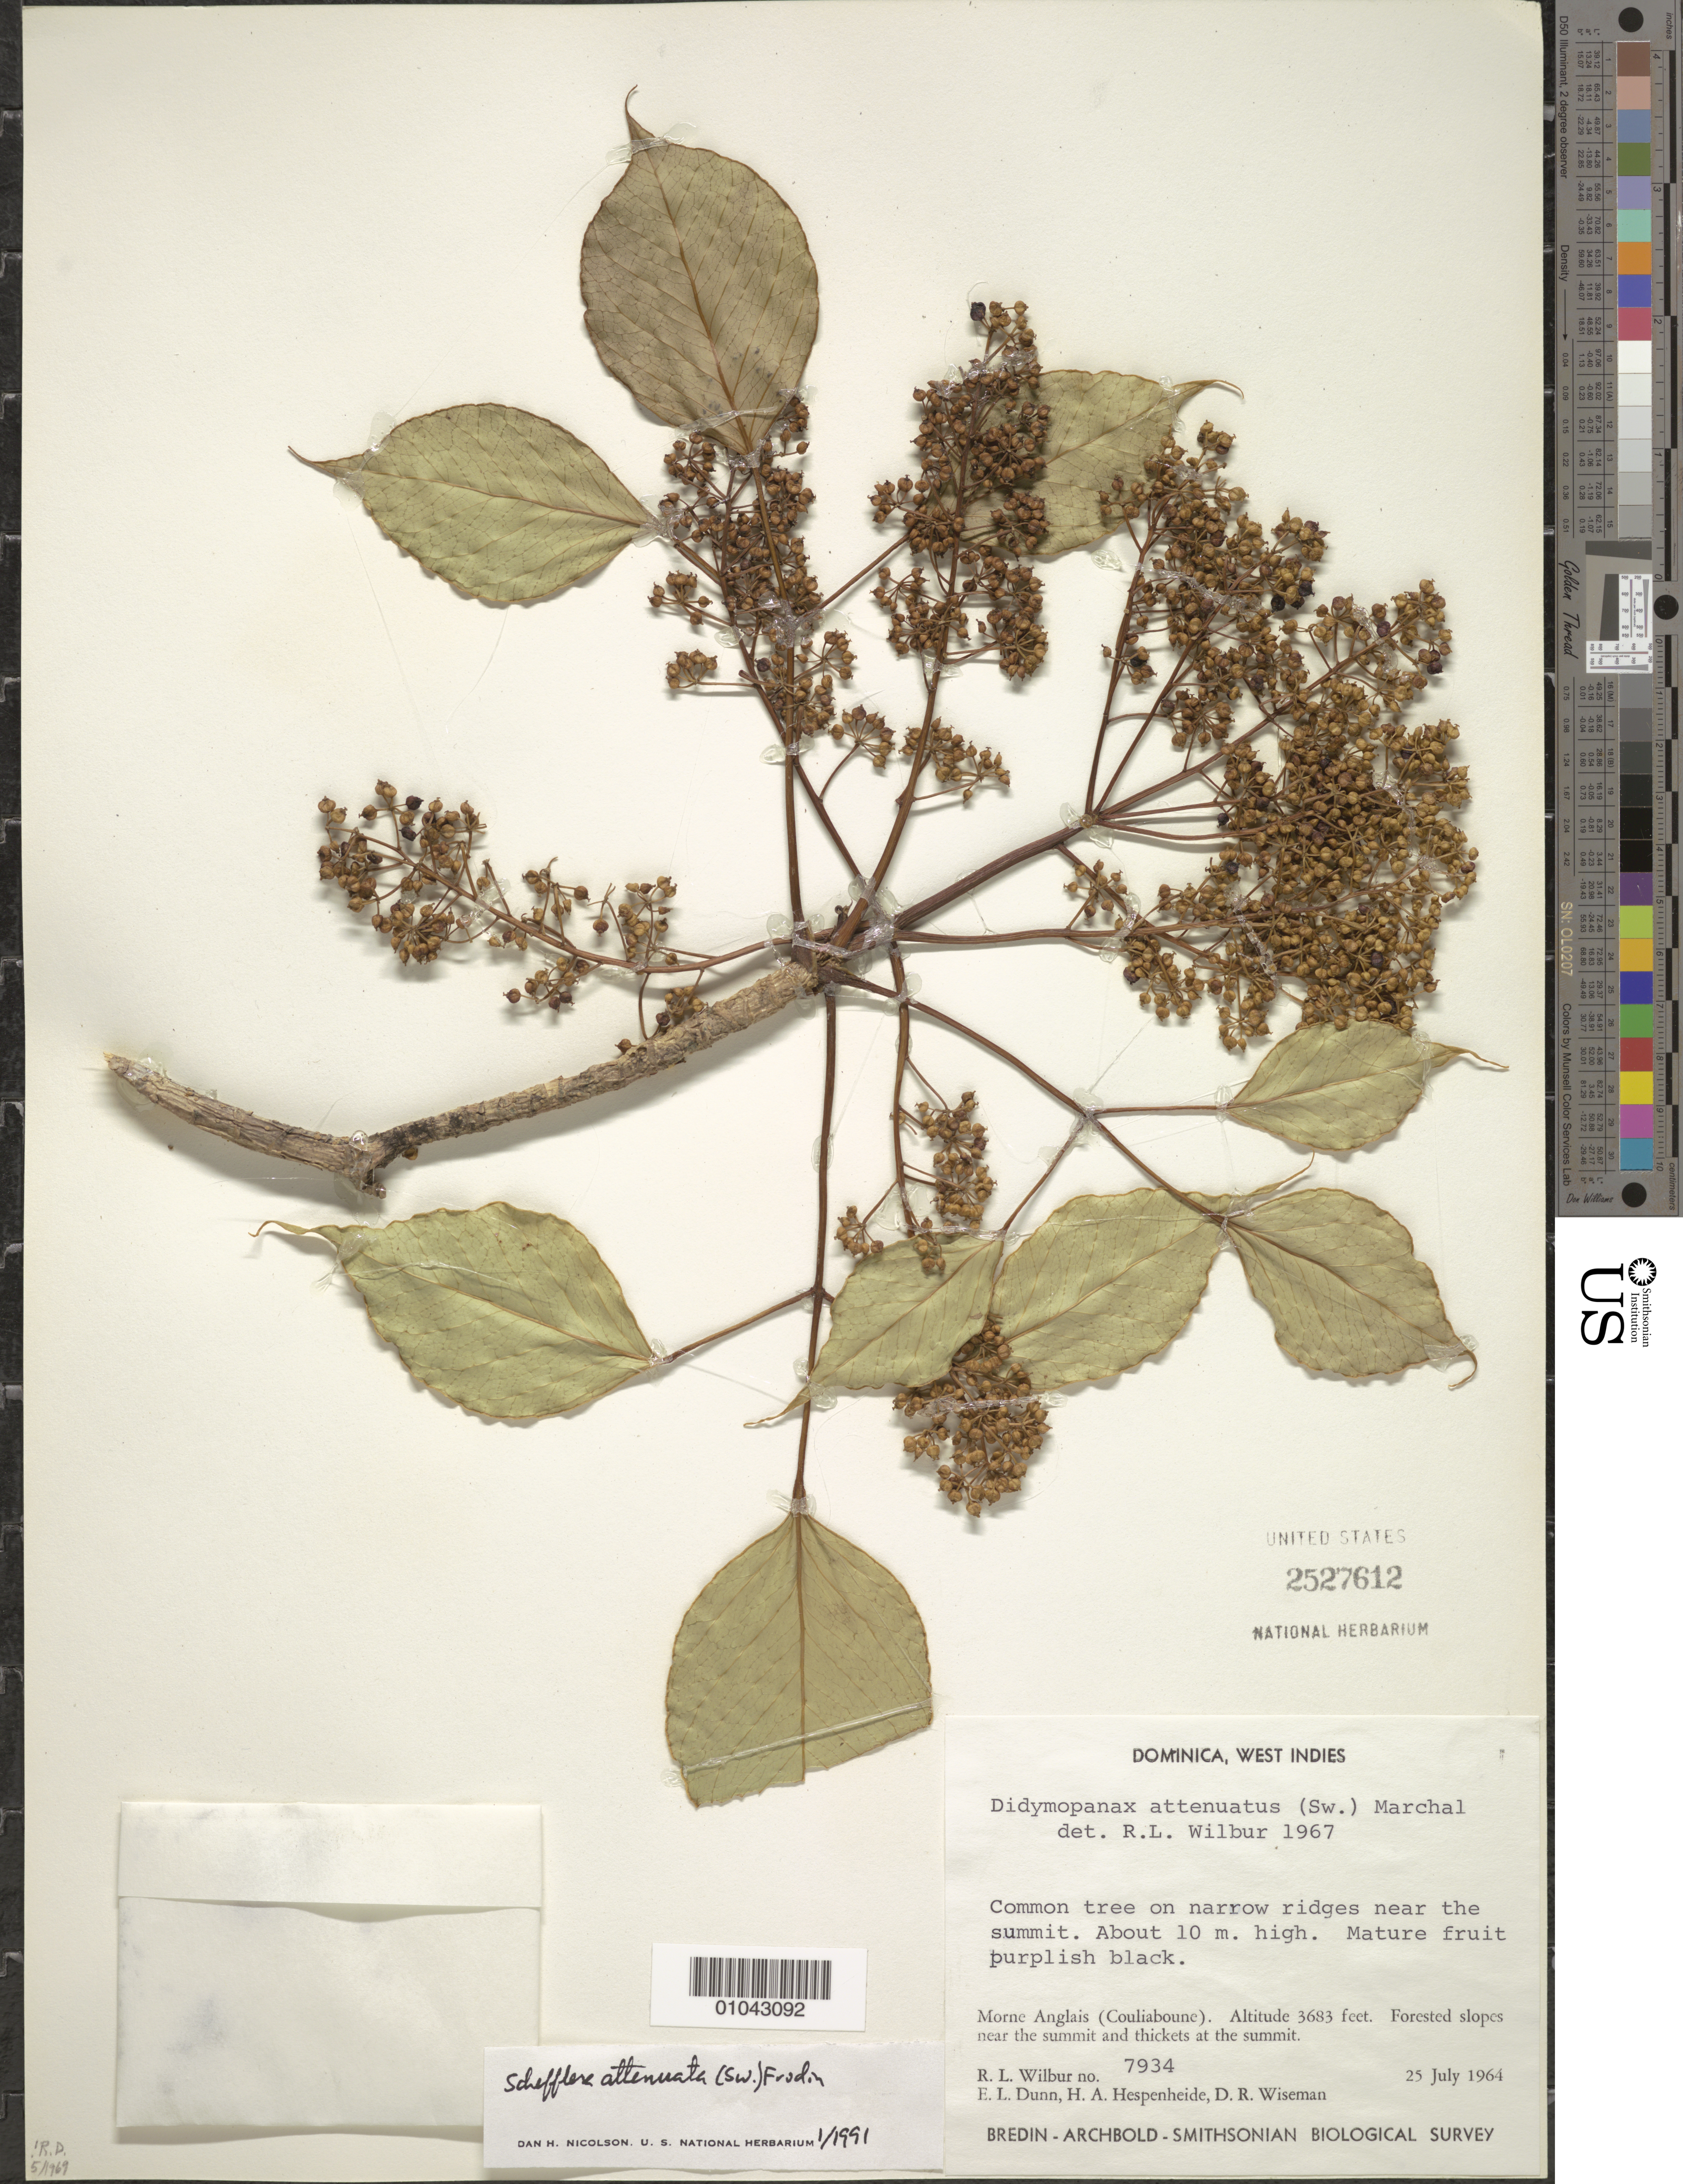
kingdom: Plantae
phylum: Tracheophyta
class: Magnoliopsida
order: Apiales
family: Araliaceae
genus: Schefflera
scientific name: Schefflera attenuata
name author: (Sw.) Frodin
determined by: Nicolson, Dan H.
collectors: R. L. Wilbur, H. A. Hespenheide & D. R. Wiseman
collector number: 7934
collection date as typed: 25 Jul 1964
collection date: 1964-07-25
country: Dominica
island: Dominica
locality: Morne Anglais (Couliaboune)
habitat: Forested slopes near the summit and thickets at the summit; on narrow ridges near the summit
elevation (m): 1123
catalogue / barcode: US 2527612